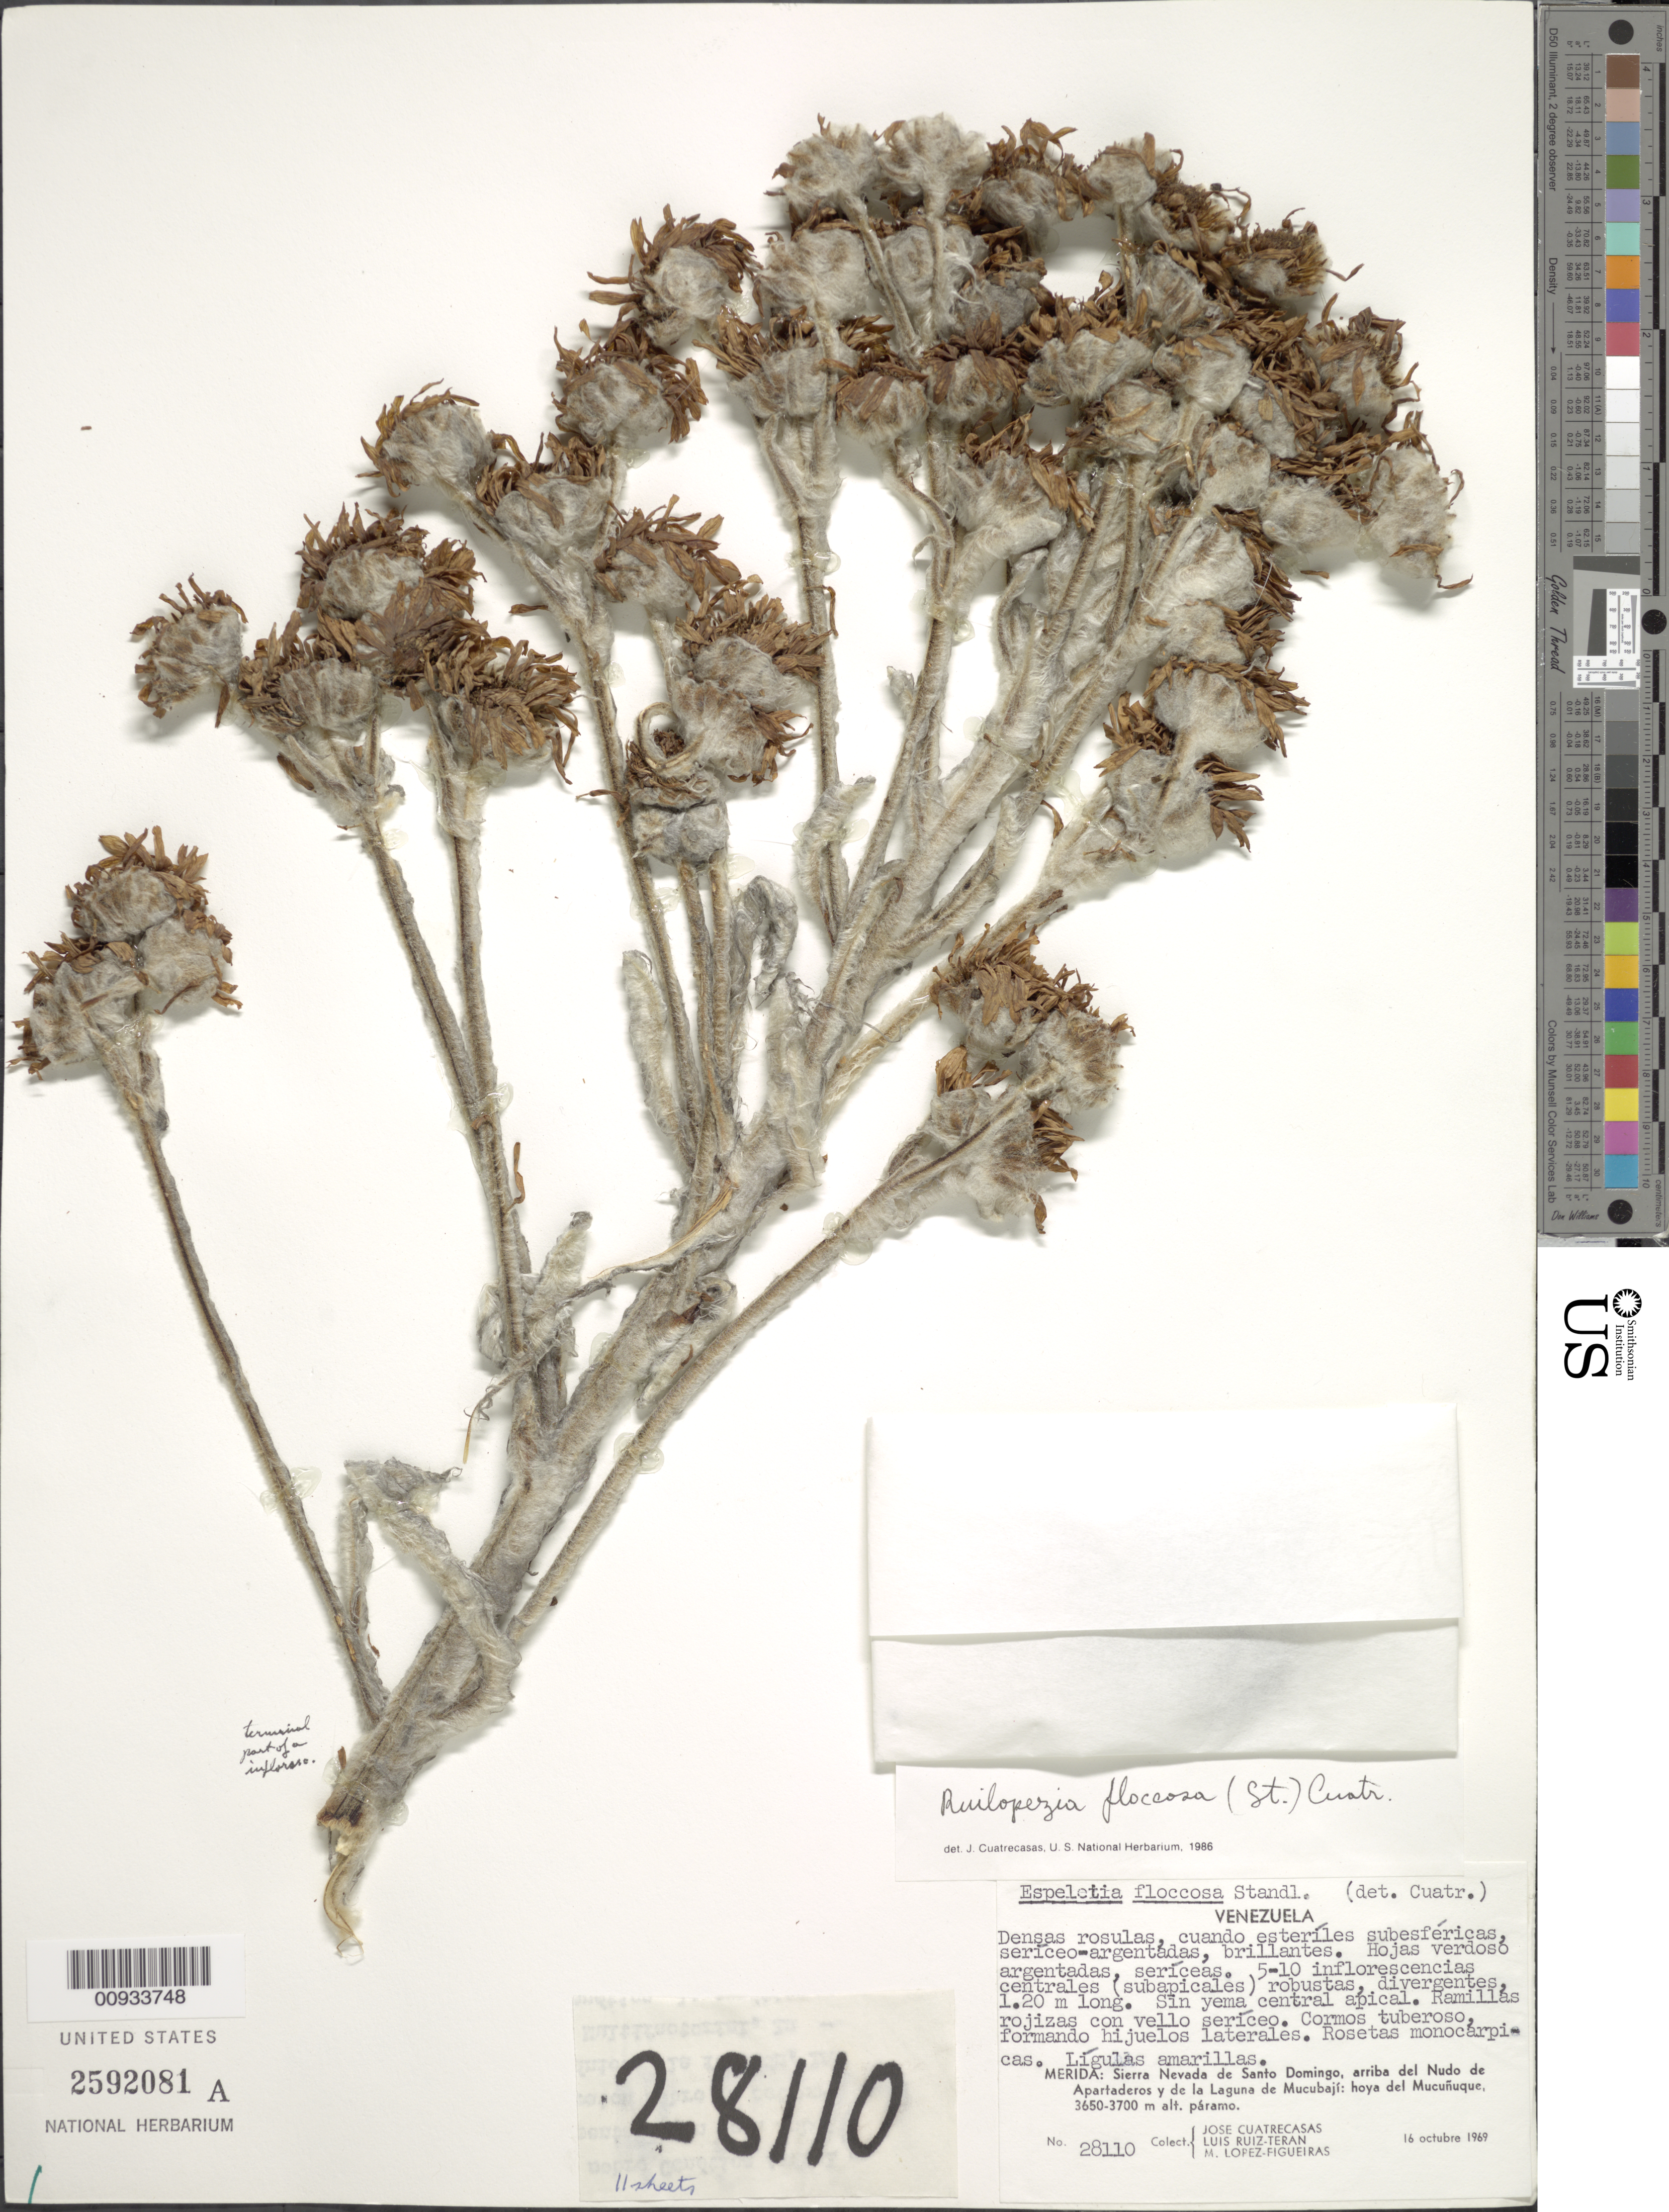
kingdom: Plantae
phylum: Tracheophyta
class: Magnoliopsida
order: Asterales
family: Asteraceae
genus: Ruilopezia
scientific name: Ruilopezia floccosa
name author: (Standl.) Cuatrec.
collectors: J. Cuatrecasas, L. Teran & M. López Figueiras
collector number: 28110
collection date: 1969-10-16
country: Venezuela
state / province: Mérida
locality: Sierra Nevada de la sSanto Domingo, arriba del Nudo de Apartaderos y de la Laguna de Mucubaji, Hoya del Mucunuque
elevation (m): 3650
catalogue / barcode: US 2592081A